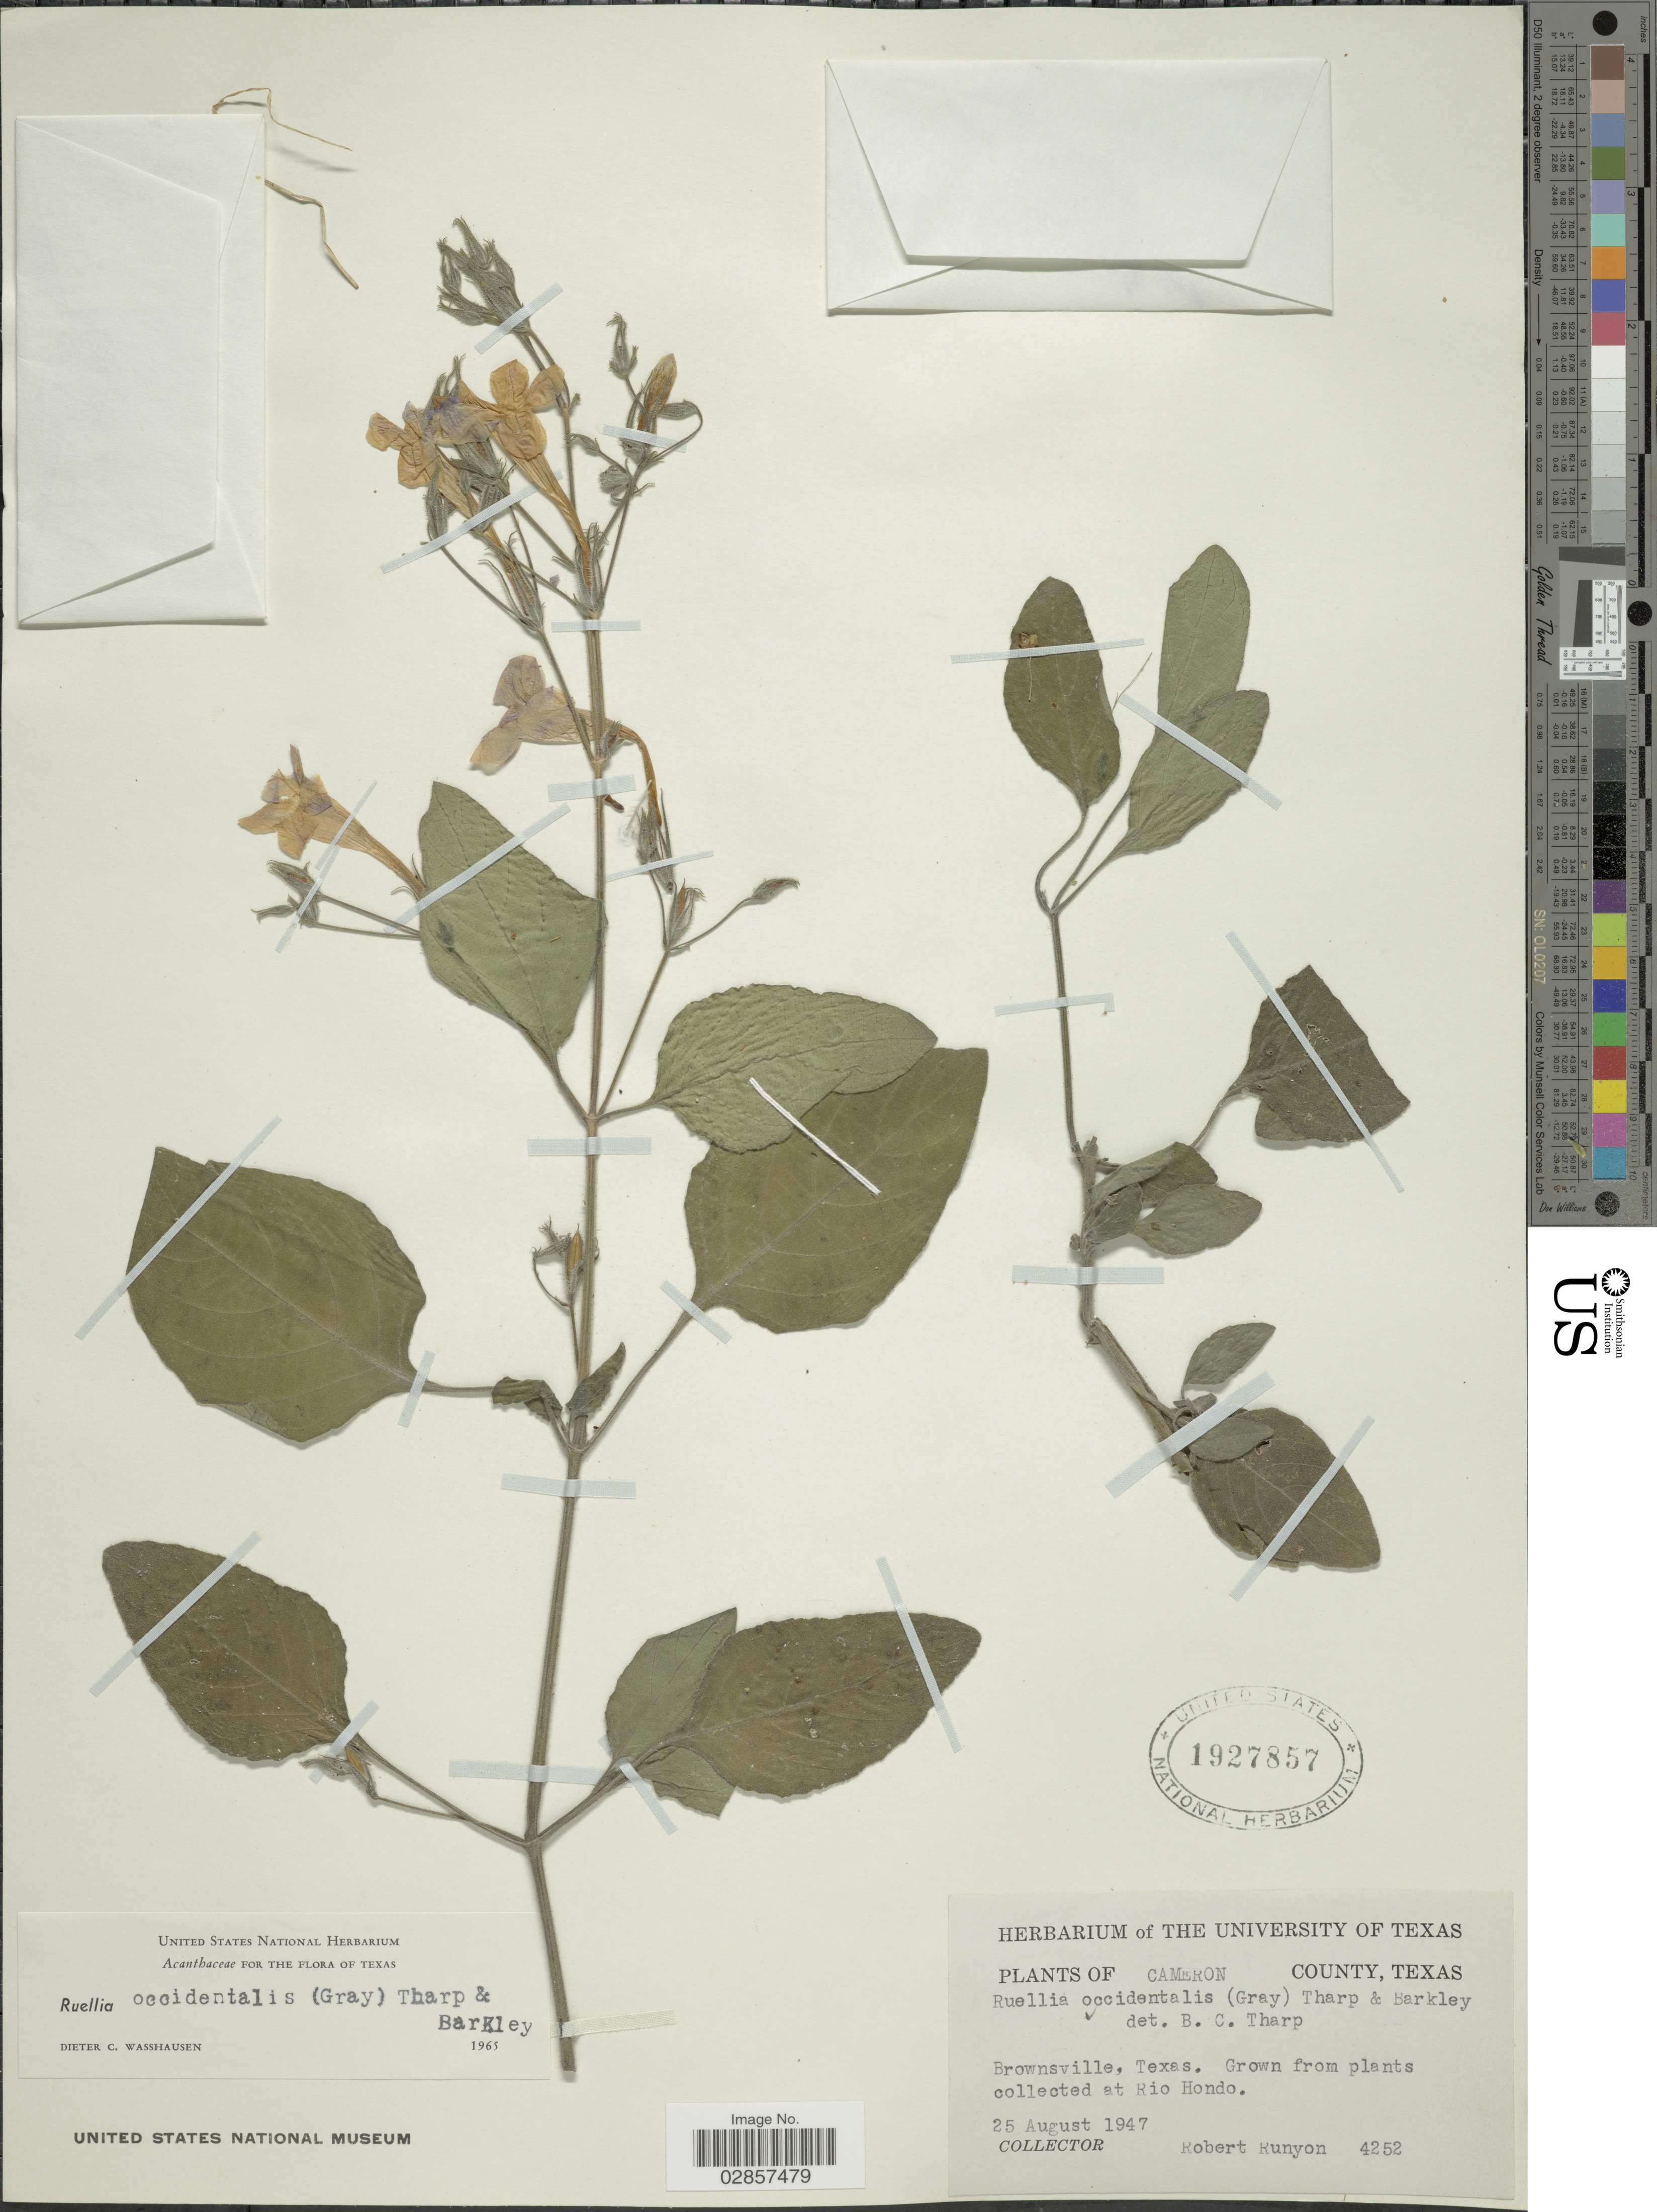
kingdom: Plantae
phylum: Tracheophyta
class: Magnoliopsida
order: Lamiales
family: Acanthaceae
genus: Ruellia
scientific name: Ruellia occidentalis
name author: (A. Gray) Tharp & F.A. Barkley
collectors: R. Runyon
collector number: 4252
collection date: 1947-08-25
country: United States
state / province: Texas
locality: Cameron County, Texas, Brownsville.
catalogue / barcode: US 1927857